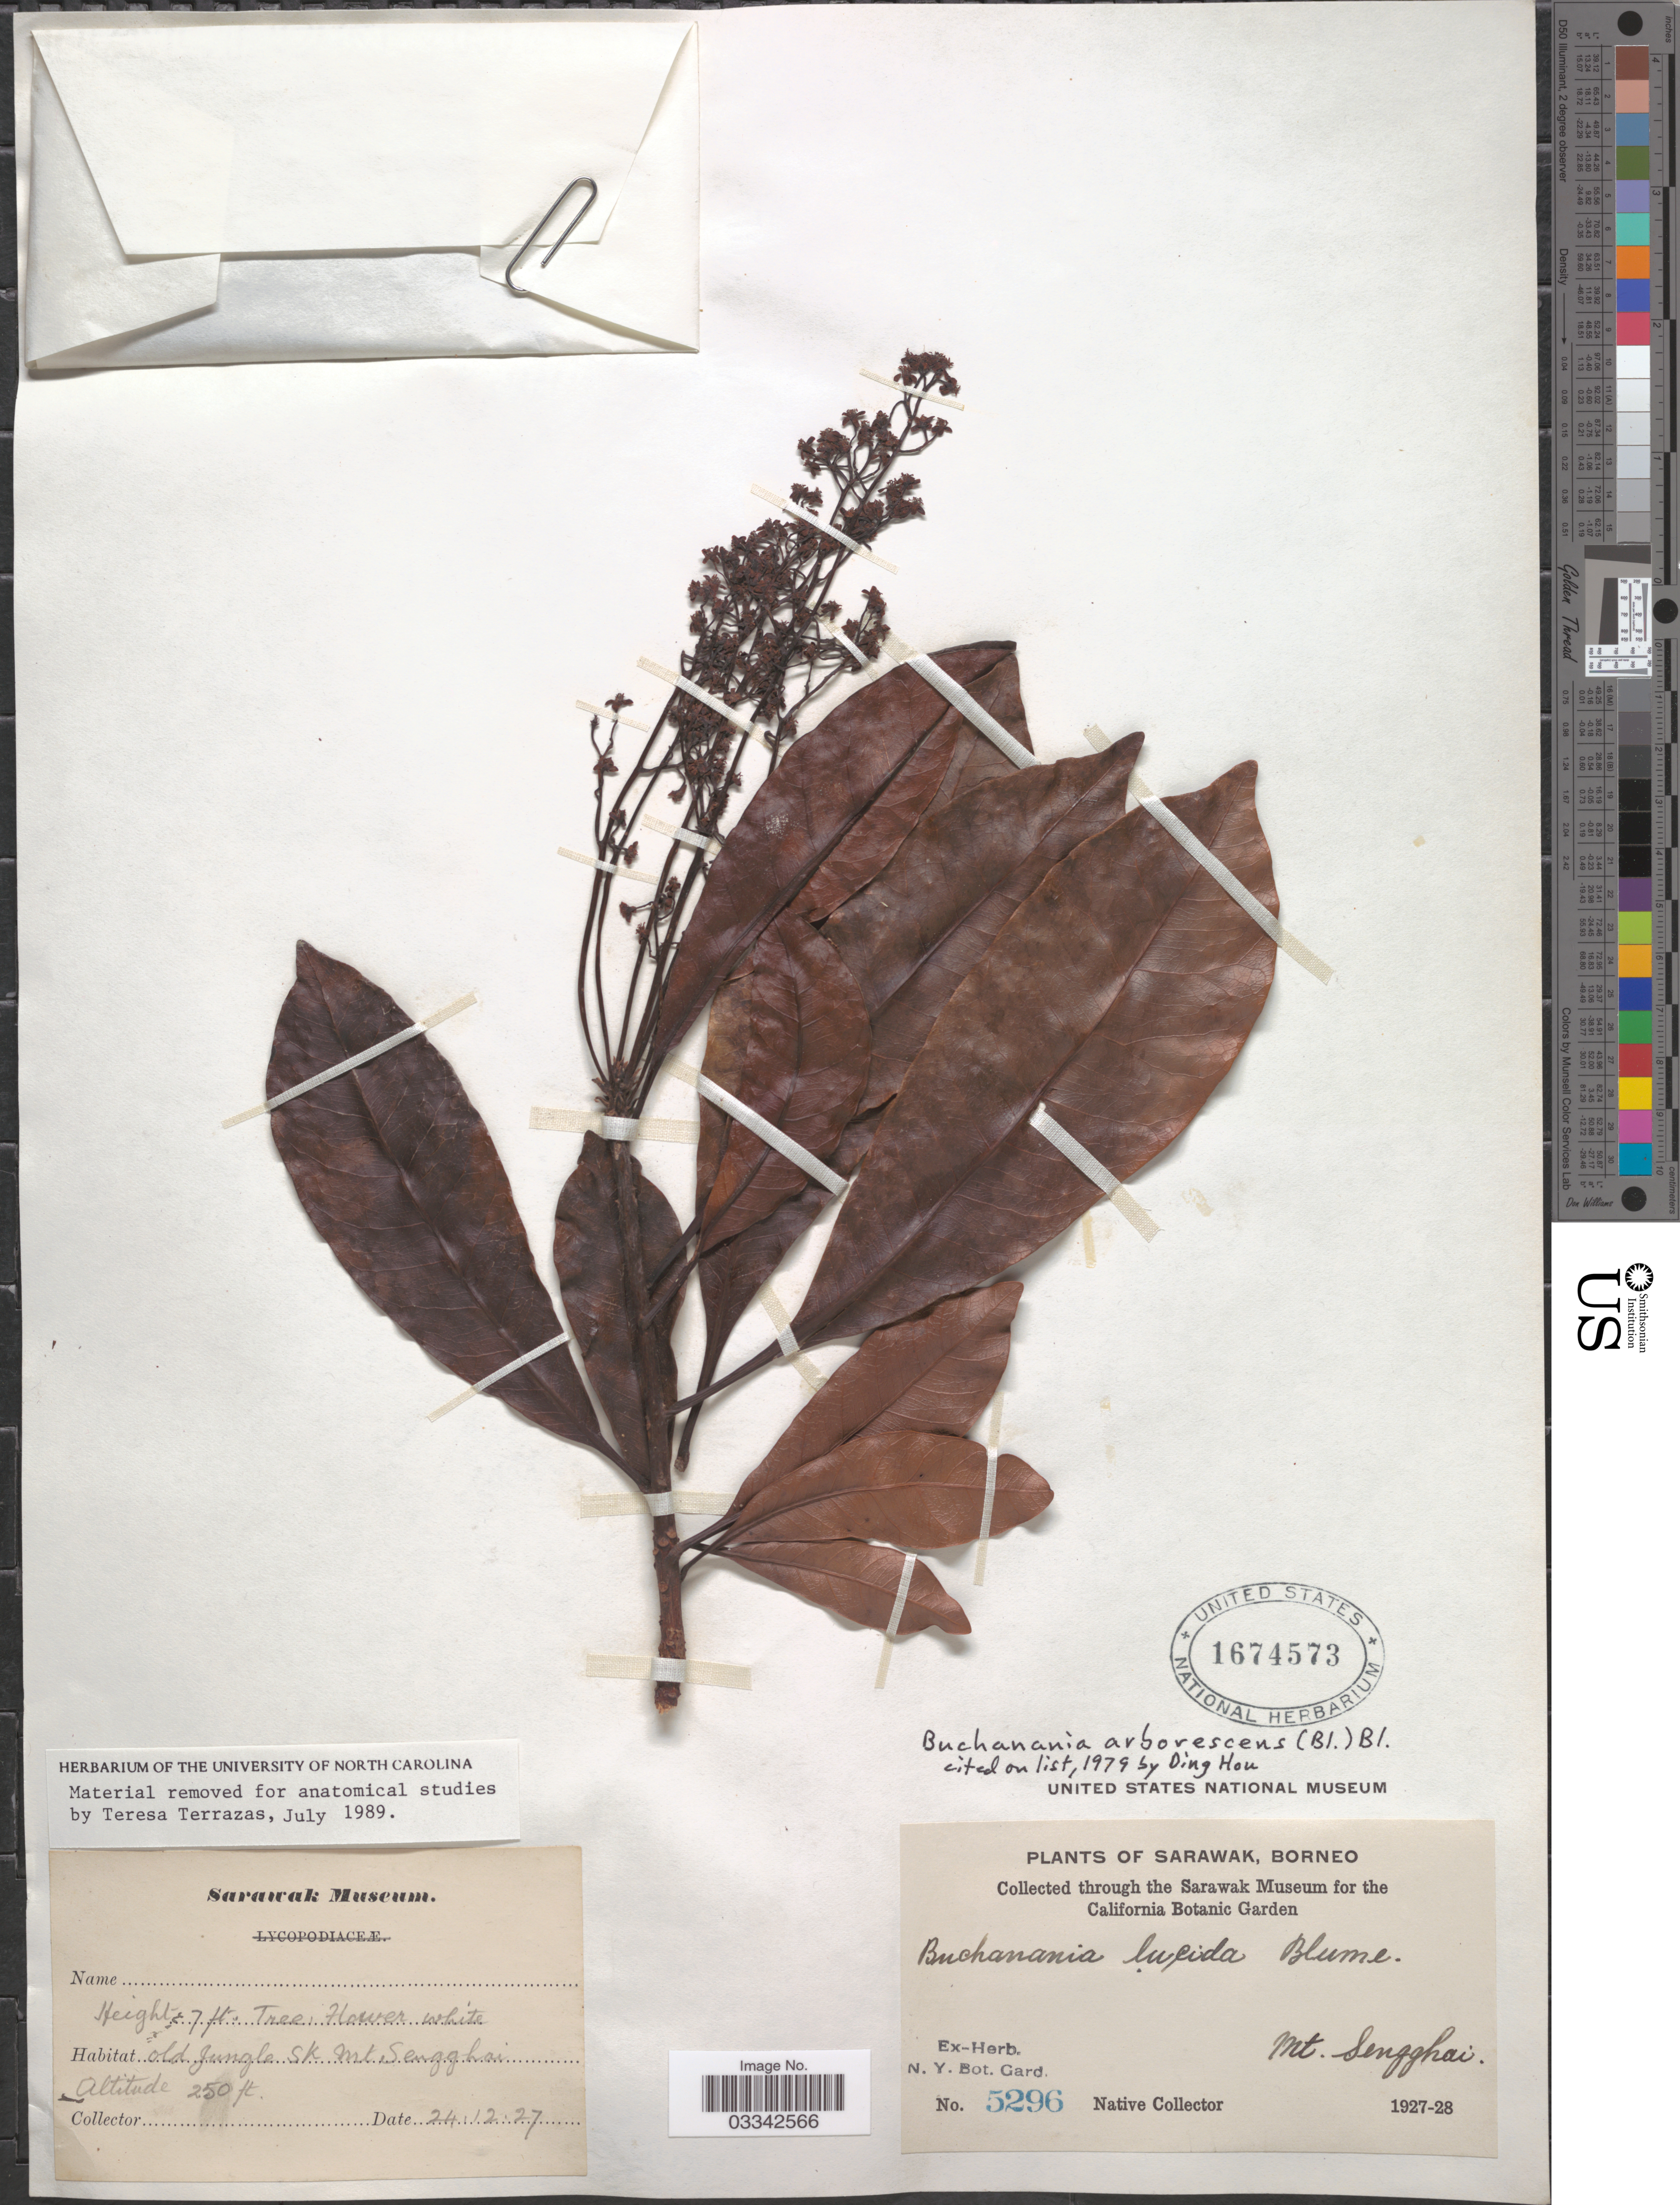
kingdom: Plantae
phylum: Tracheophyta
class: Magnoliopsida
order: Sapindales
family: Anacardiaceae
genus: Buchanania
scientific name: Buchanania arborescens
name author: (Blume) Blume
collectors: Native collector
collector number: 5296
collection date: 1927-12-24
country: Malaysia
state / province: Sarawak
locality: Borneo. Old jungle SK Mt. Sengghai.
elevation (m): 76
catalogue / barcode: US 1674573